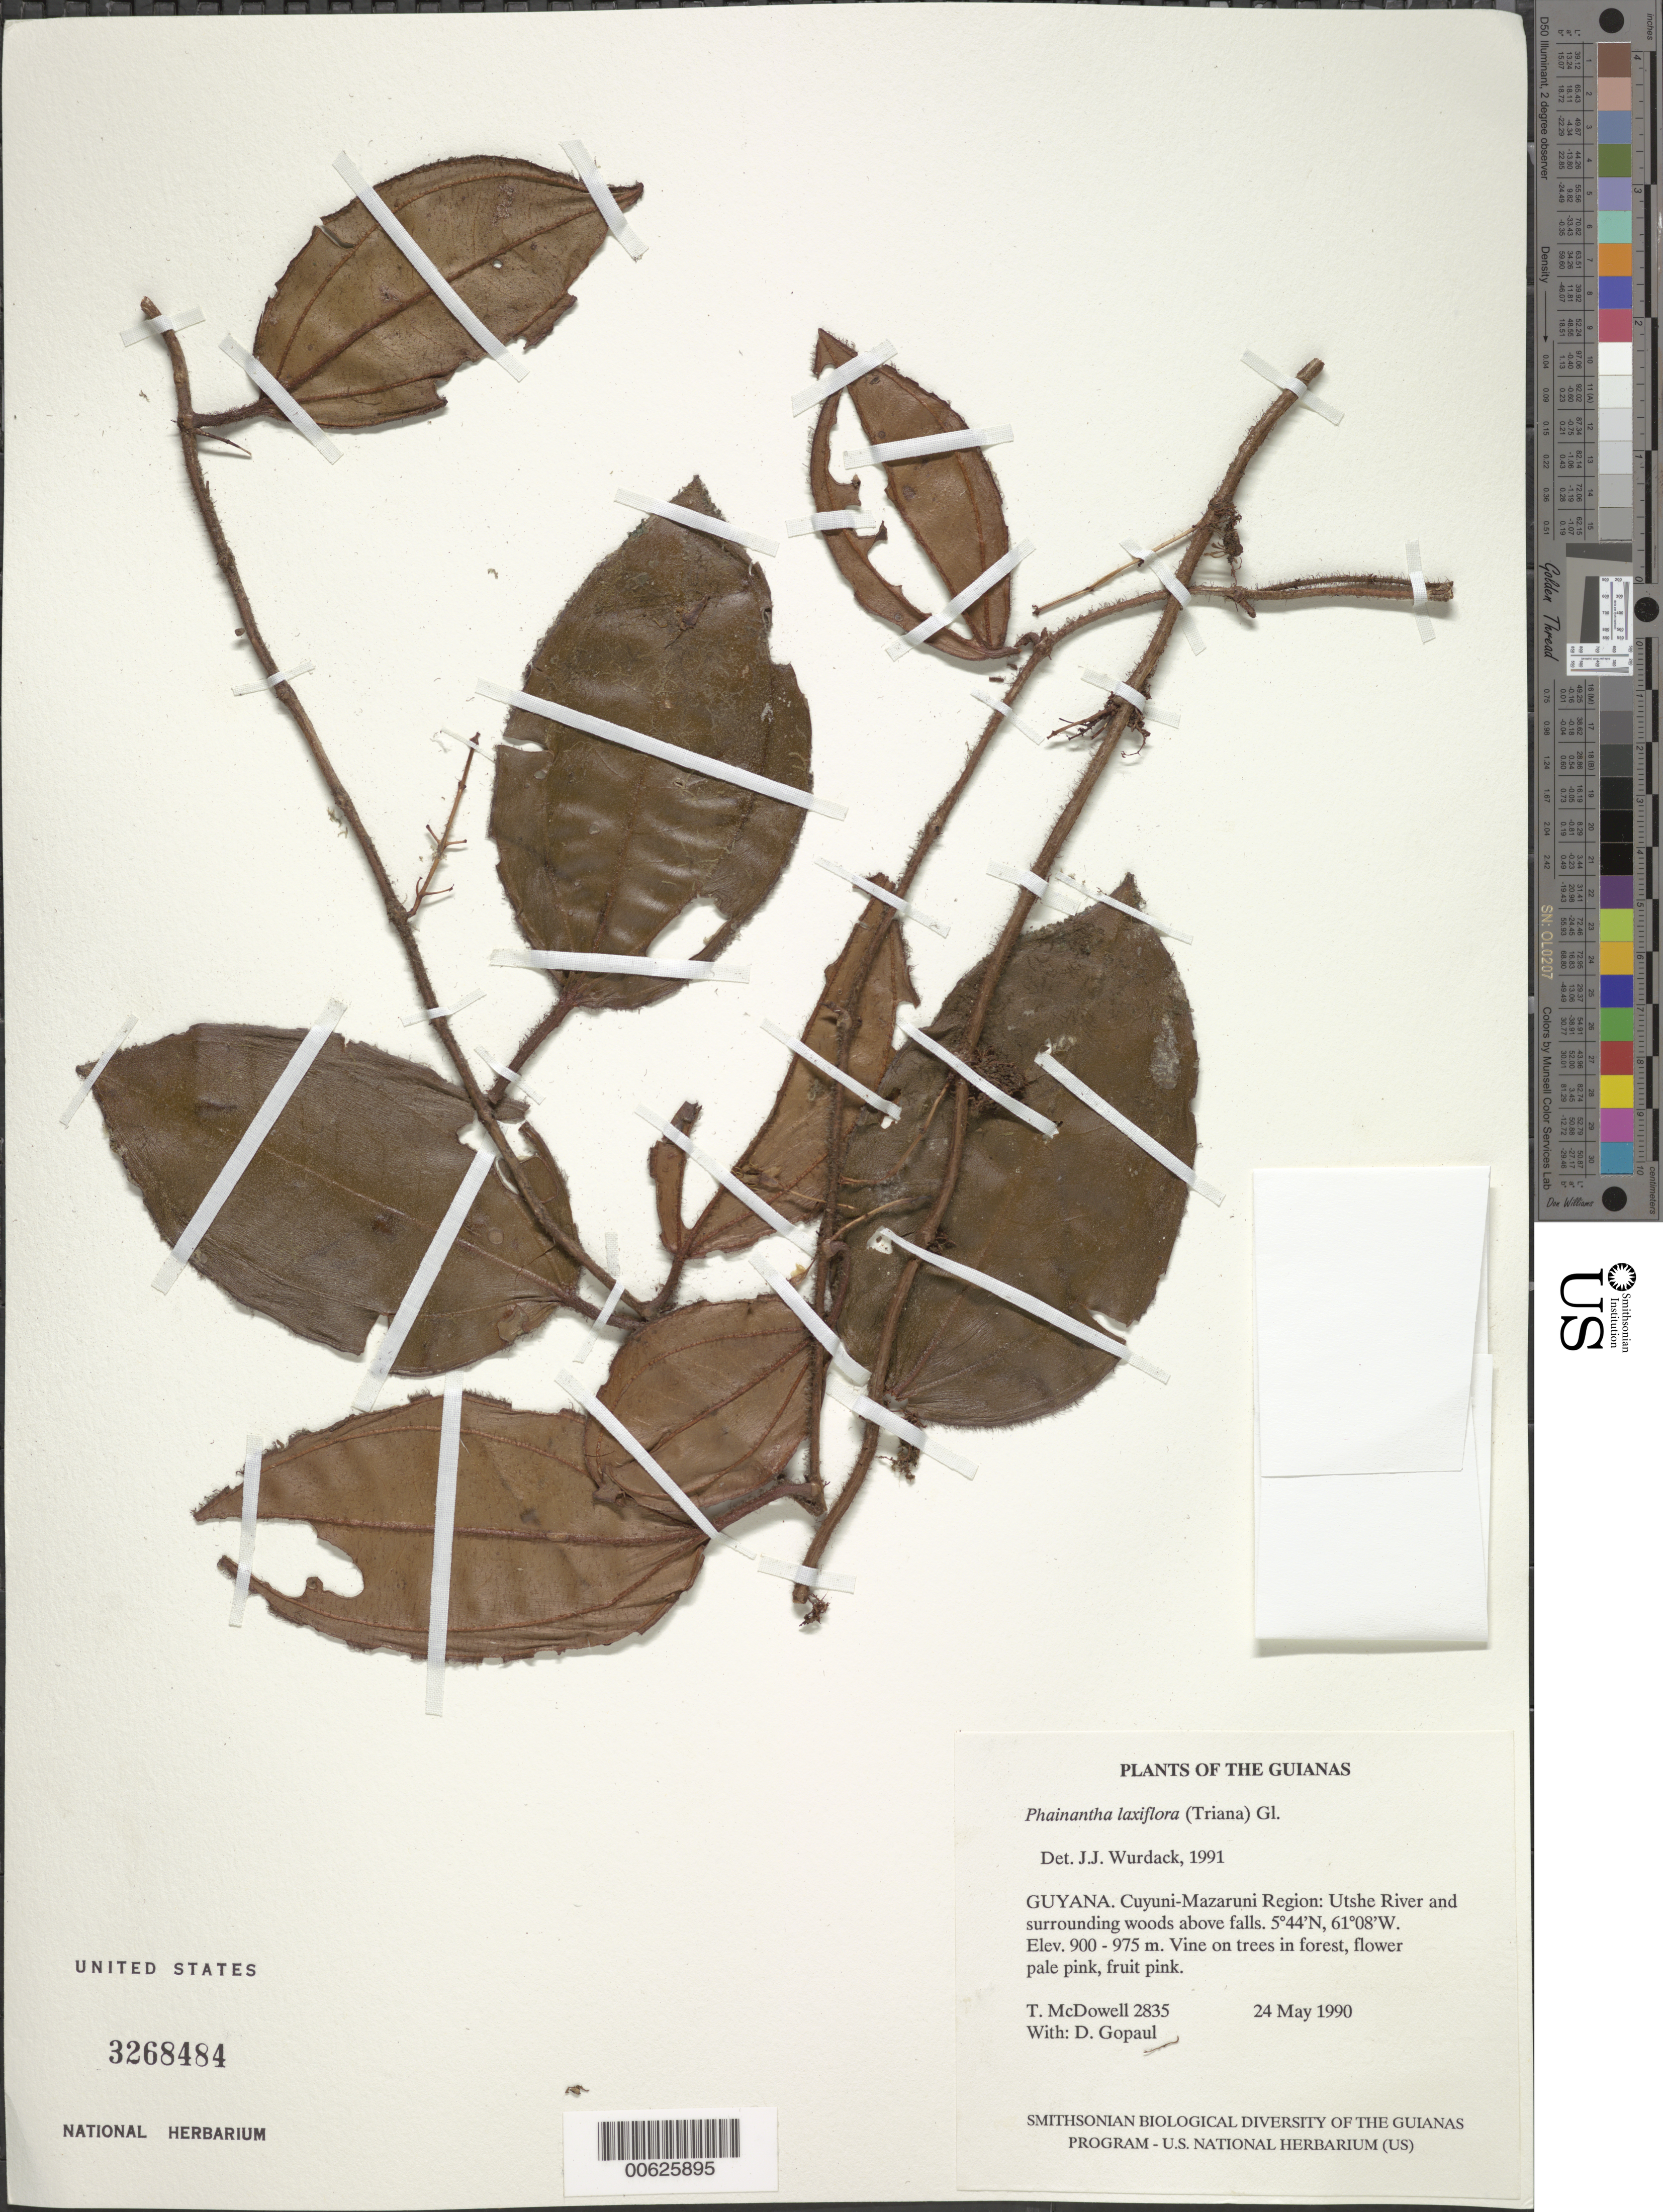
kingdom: Plantae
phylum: Tracheophyta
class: Magnoliopsida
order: Myrtales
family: Melastomataceae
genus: Phainantha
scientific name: Phainantha laxiflora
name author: (Triana) Gleason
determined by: Wurdack, John J., (US), US (UNITED STATES)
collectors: T. McDowell & D. Gopaul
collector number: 2835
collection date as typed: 24 May 1990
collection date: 1990-05-24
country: Guyana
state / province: Cuyuni-Mazaruni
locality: Utshi River and Falls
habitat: Along river and surrounding woods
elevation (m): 900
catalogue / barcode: US 3268484